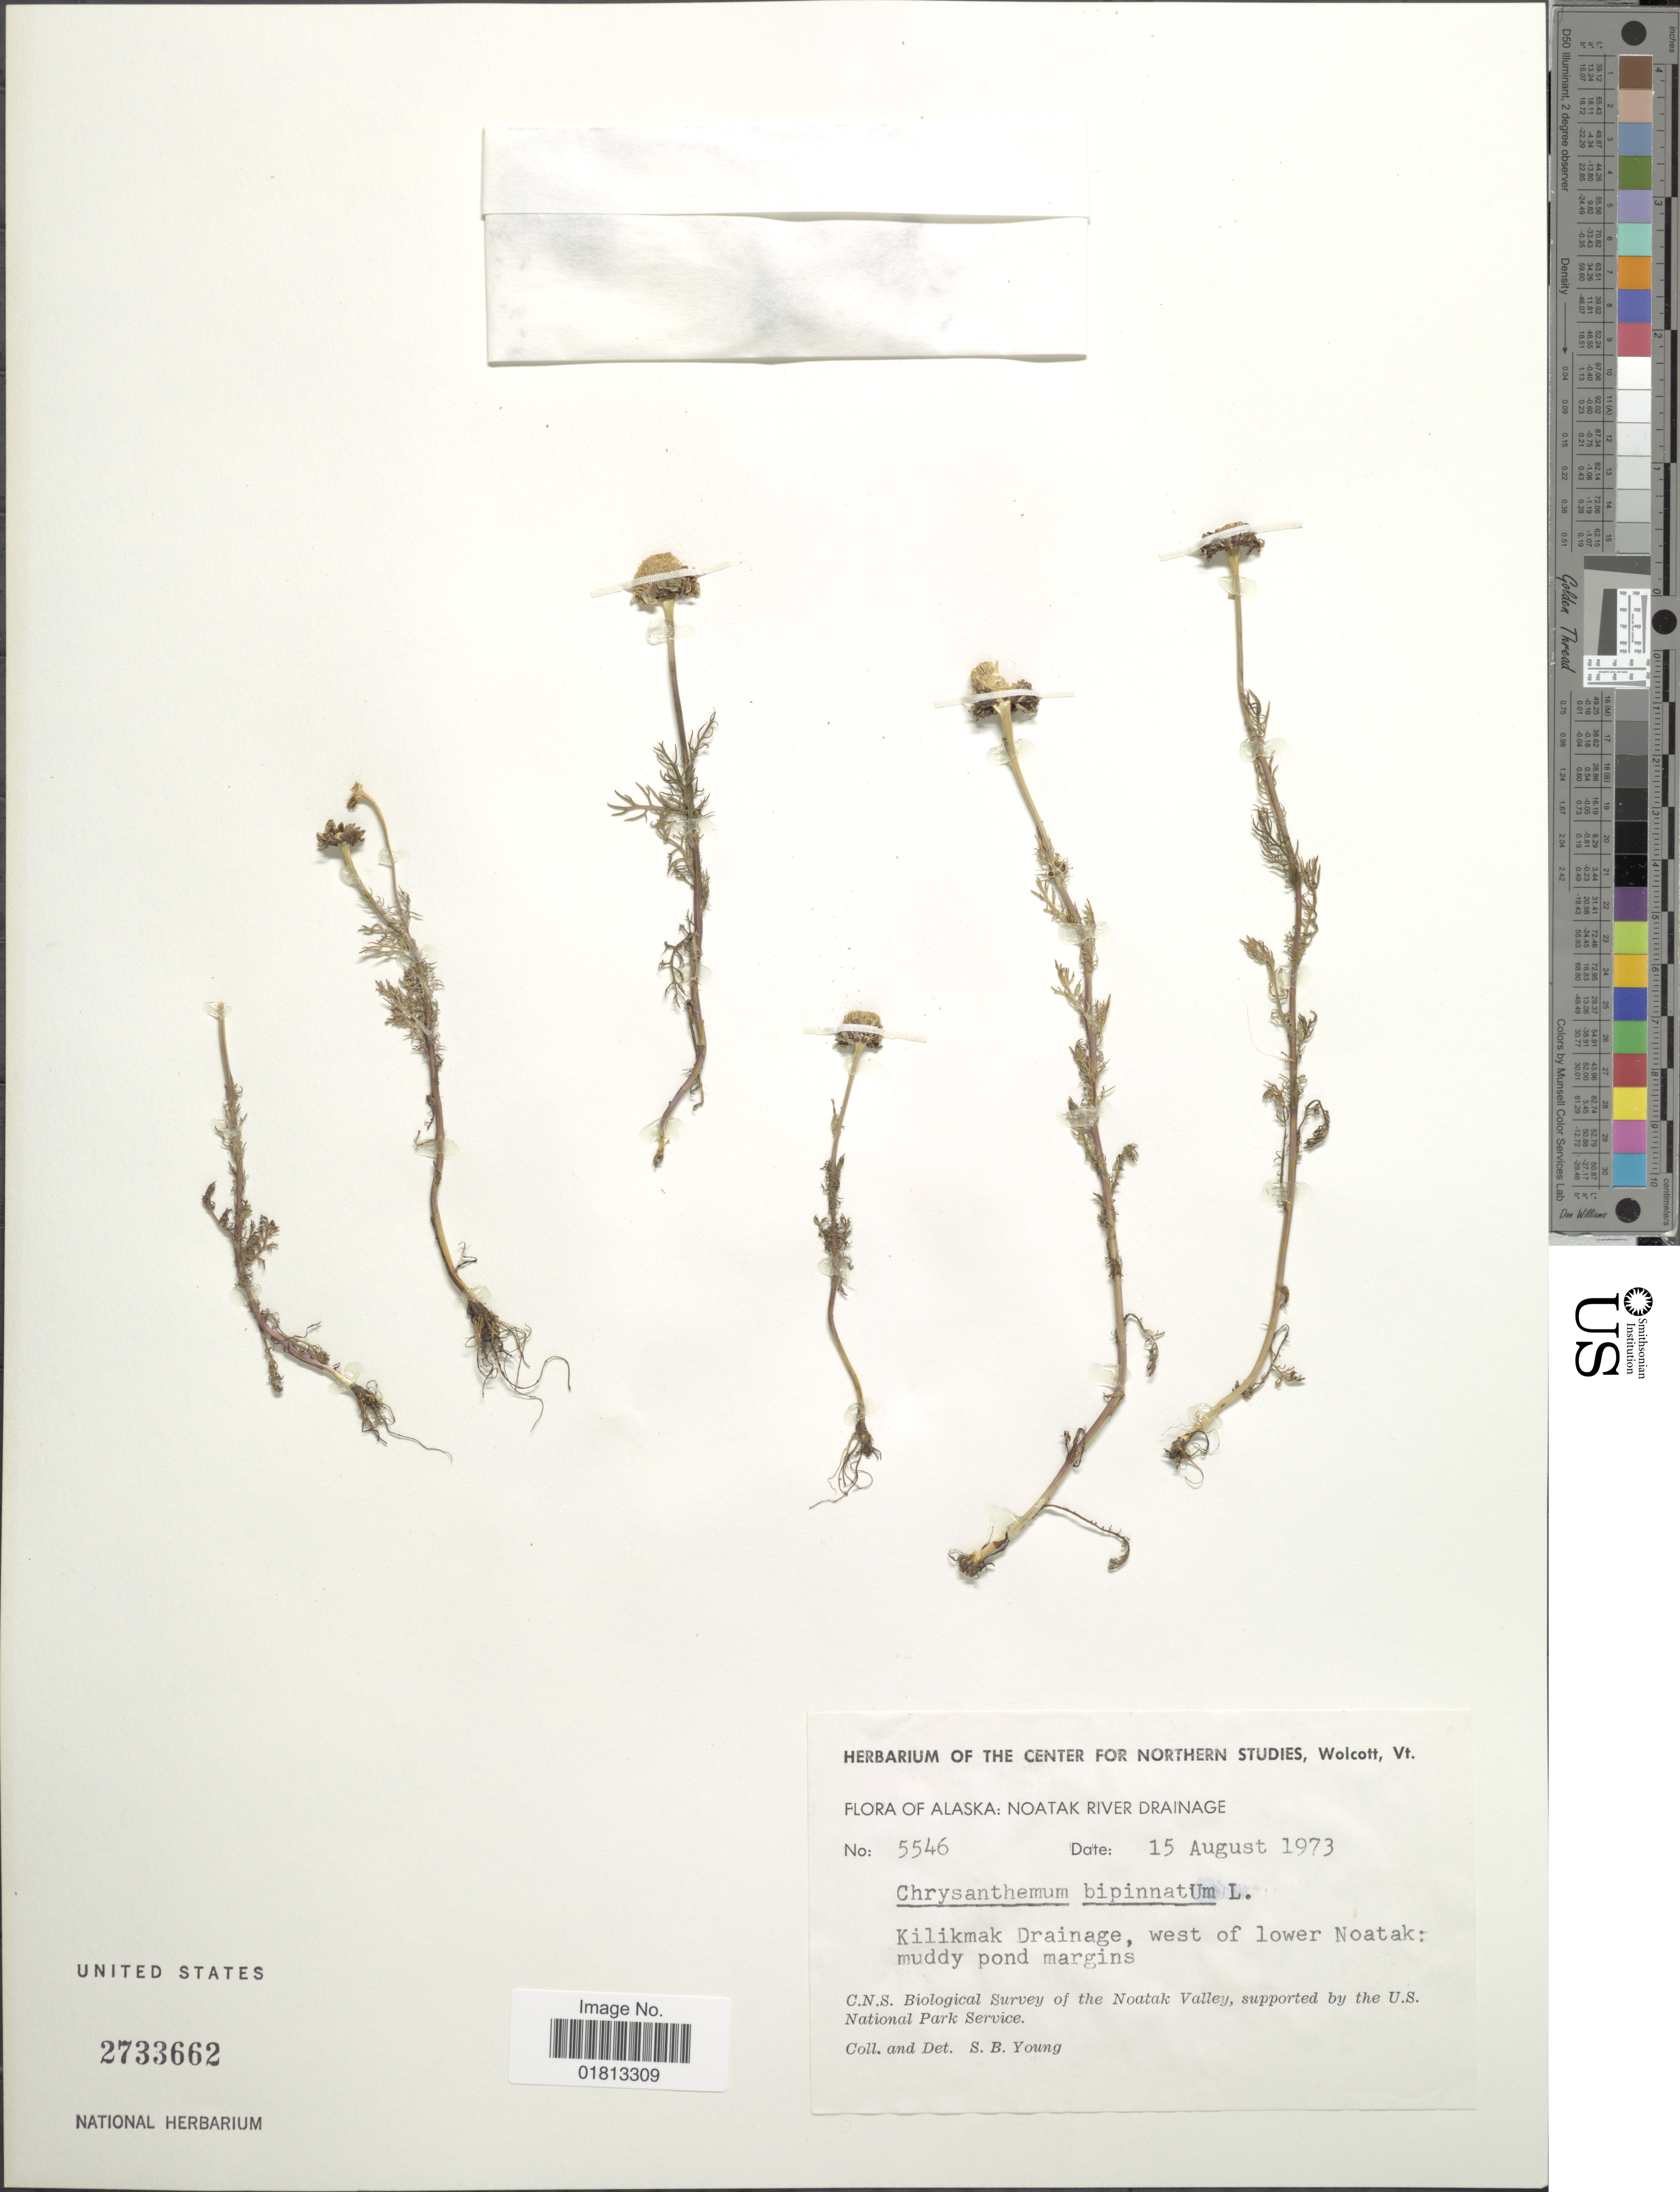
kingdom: Plantae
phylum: Tracheophyta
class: Magnoliopsida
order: Asterales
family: Asteraceae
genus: Tanacetum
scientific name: Tanacetum bipinnatum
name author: (L.) Sch. Bip.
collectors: S. Young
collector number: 5546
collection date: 1973-08-15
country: United States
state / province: Alaska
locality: Noatak River Drainage, Kililmak Drainage, west of lower Noatak, muddy pond margins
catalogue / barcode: US 2733662